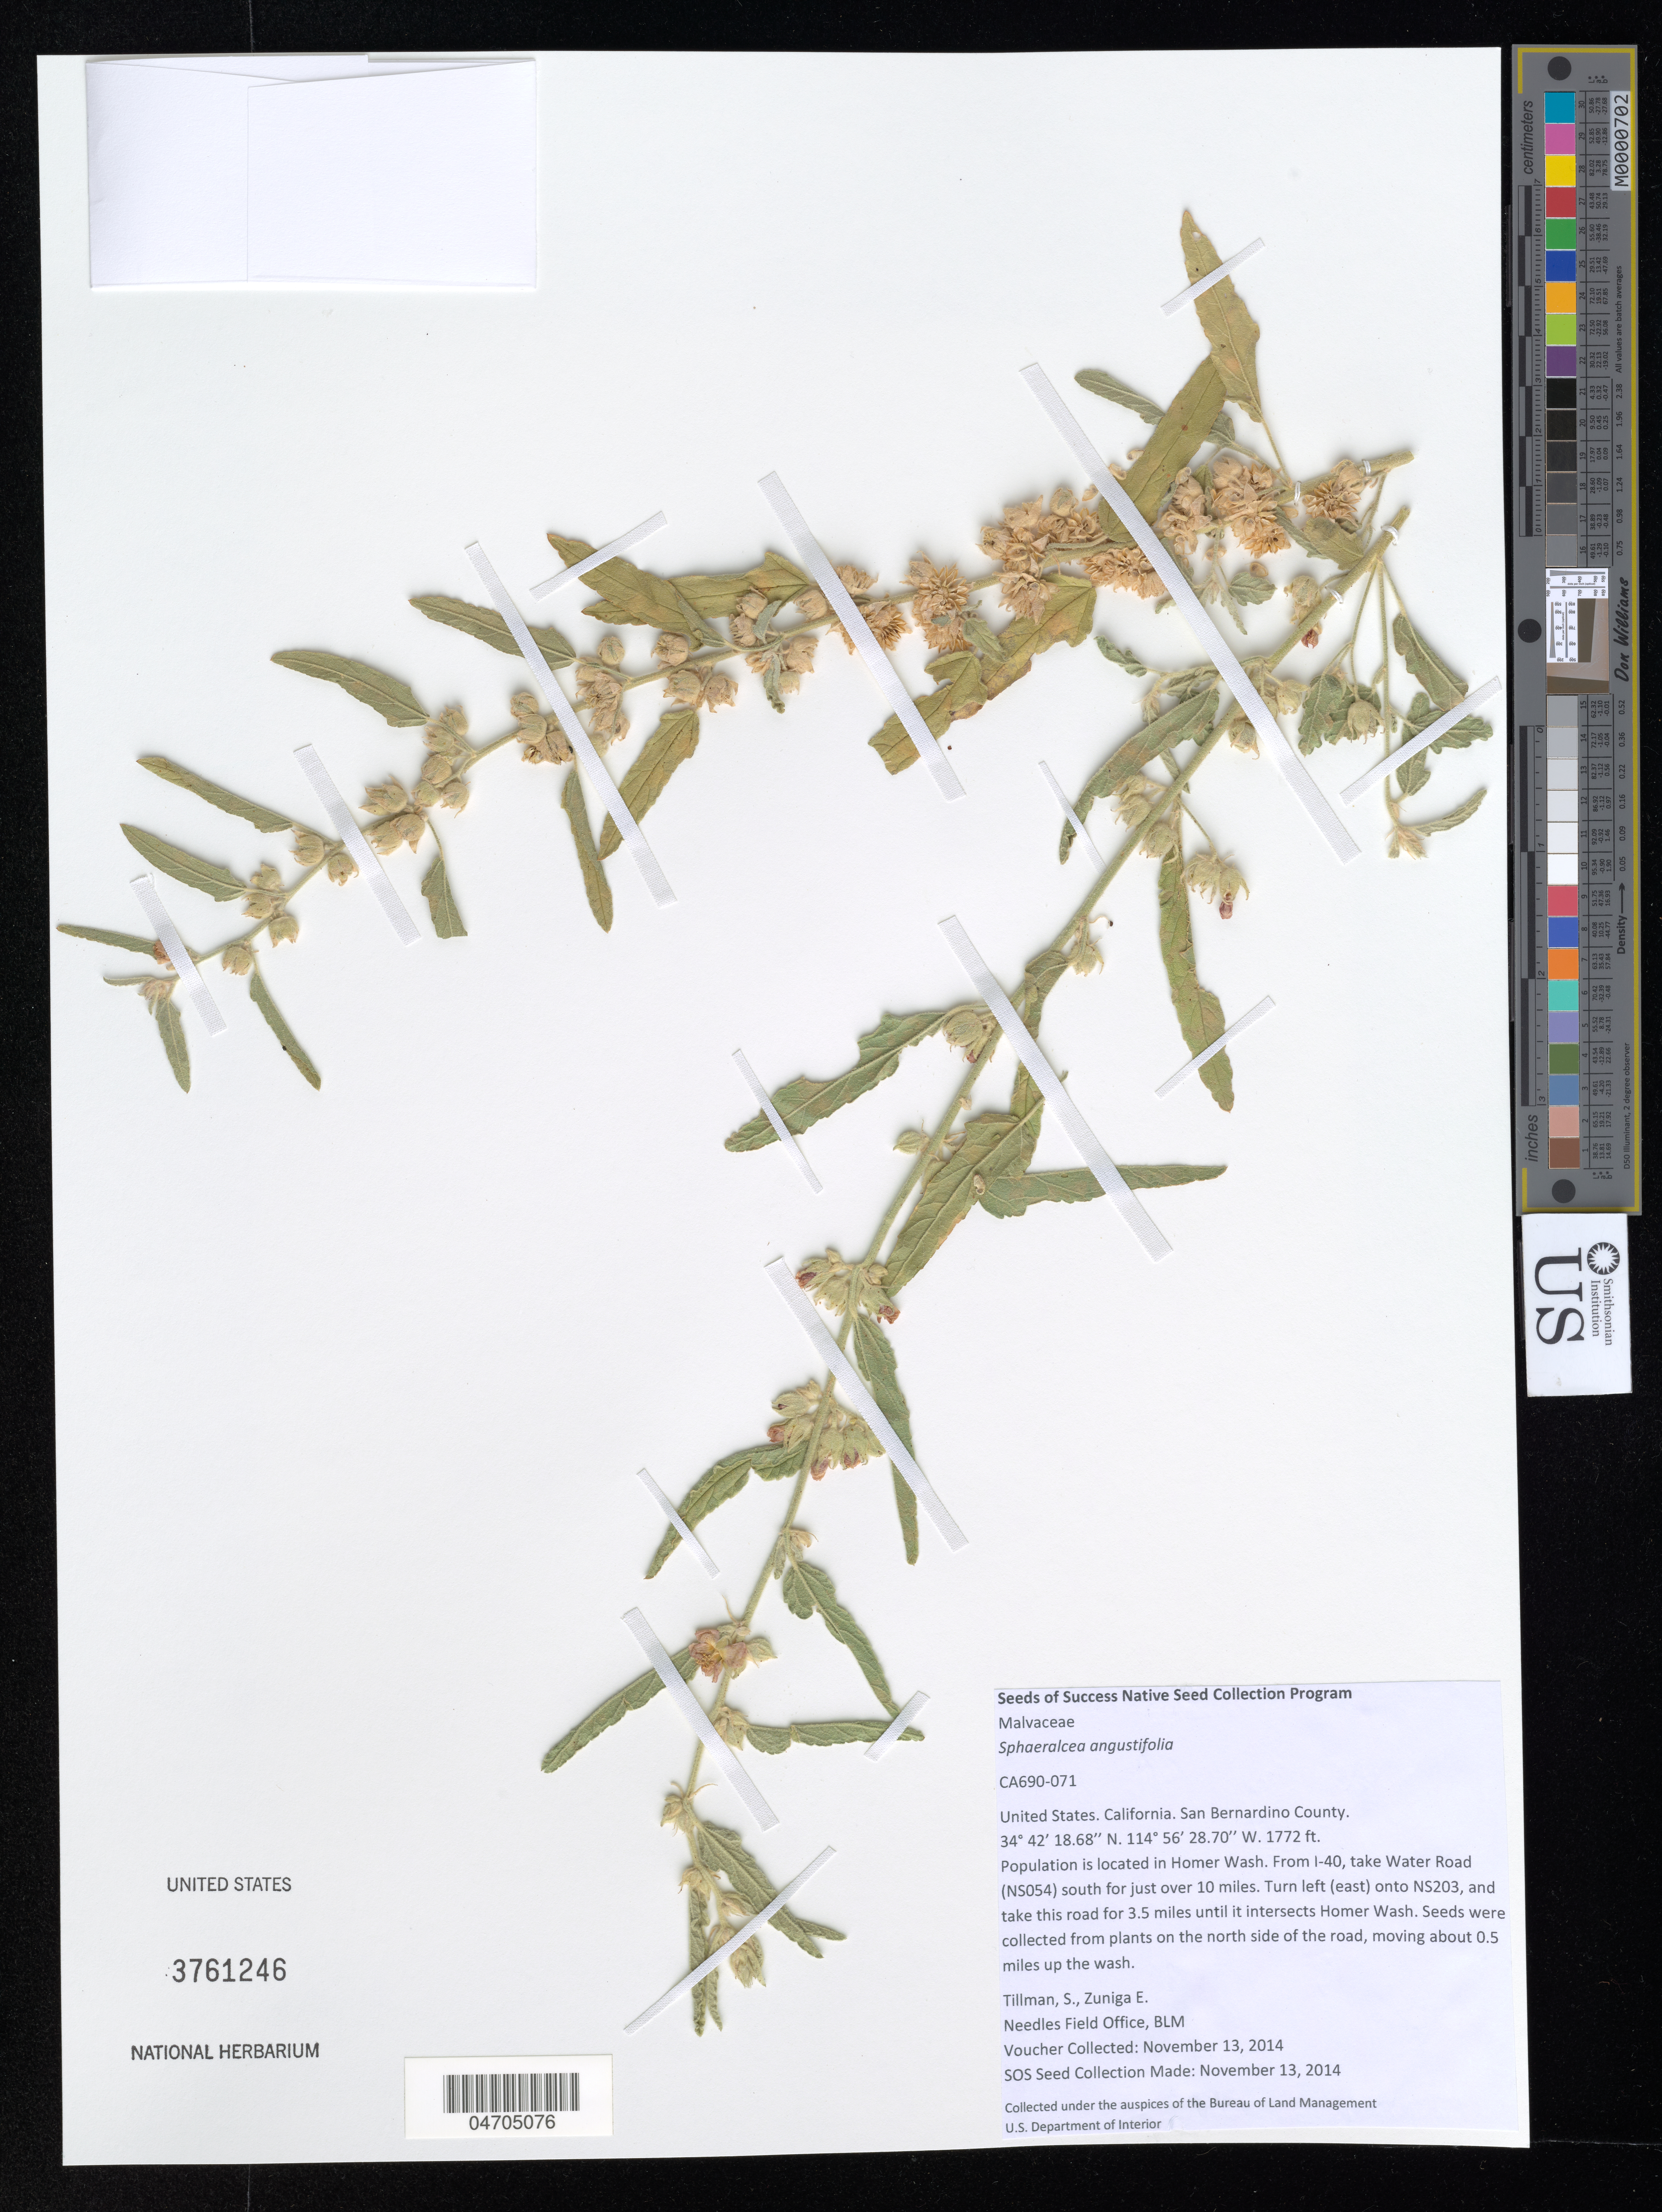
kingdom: Plantae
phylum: Tracheophyta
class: Magnoliopsida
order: Malvales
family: Malvaceae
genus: Sphaeralcea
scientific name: Sphaeralcea angustifolia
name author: (Cav.) G. Don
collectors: S. Tillman & E. Zuniga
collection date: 2014-11-13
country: United States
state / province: California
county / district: San Bernardino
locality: San Bernardino County. Population is located in Homer Wash. From I-40, take Water Road (NS054) south for just over 10 miles. Turn left (east) onto NS203, and take this road for 3.5 miles until it intersects Homer Wash. Seeds were collected from plants on the north side of the road, moving about 0.5 miles up the wash.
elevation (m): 540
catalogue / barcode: US 3761246